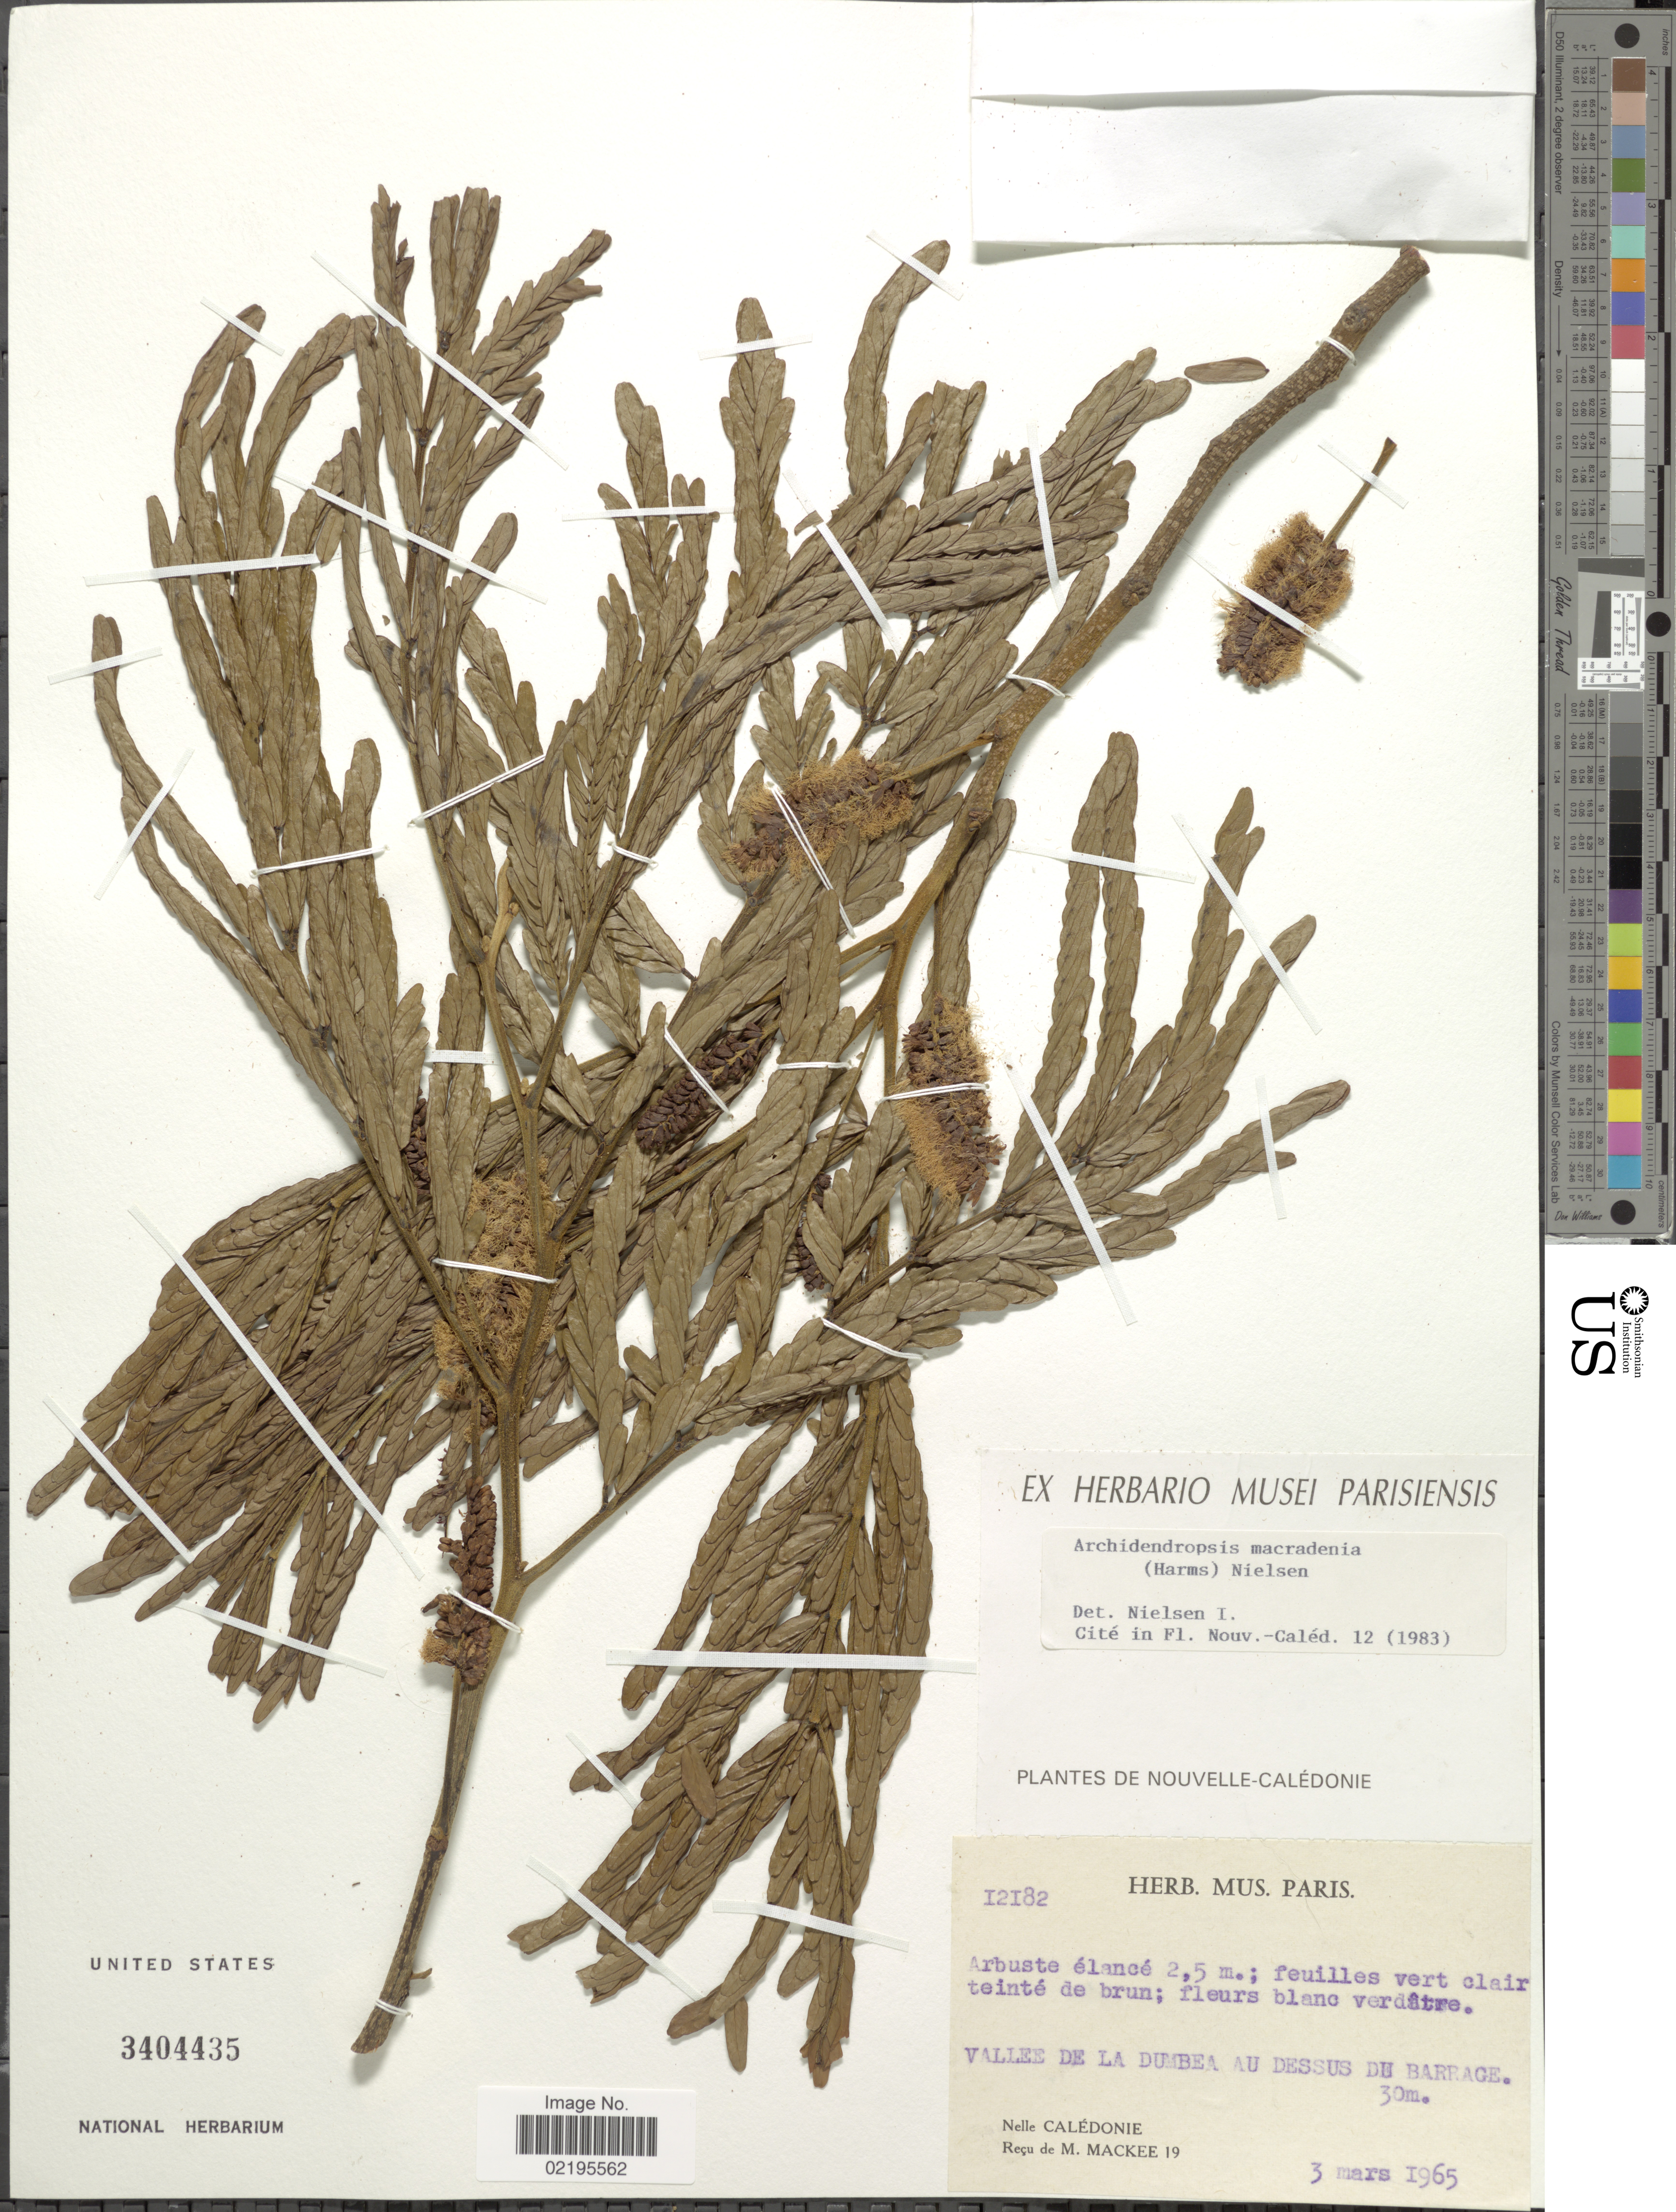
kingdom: Plantae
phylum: Tracheophyta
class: Magnoliopsida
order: Fabales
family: Fabaceae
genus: Archidendropsis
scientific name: Archidendropsis macradenia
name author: (Harms) I.C. Nielsen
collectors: M. Mackee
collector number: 12182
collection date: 1965-03-03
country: New Caledonia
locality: Vallee de La Dumbea au Dessus Du Barrage, Nelle Caledonie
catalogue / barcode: US 3404435